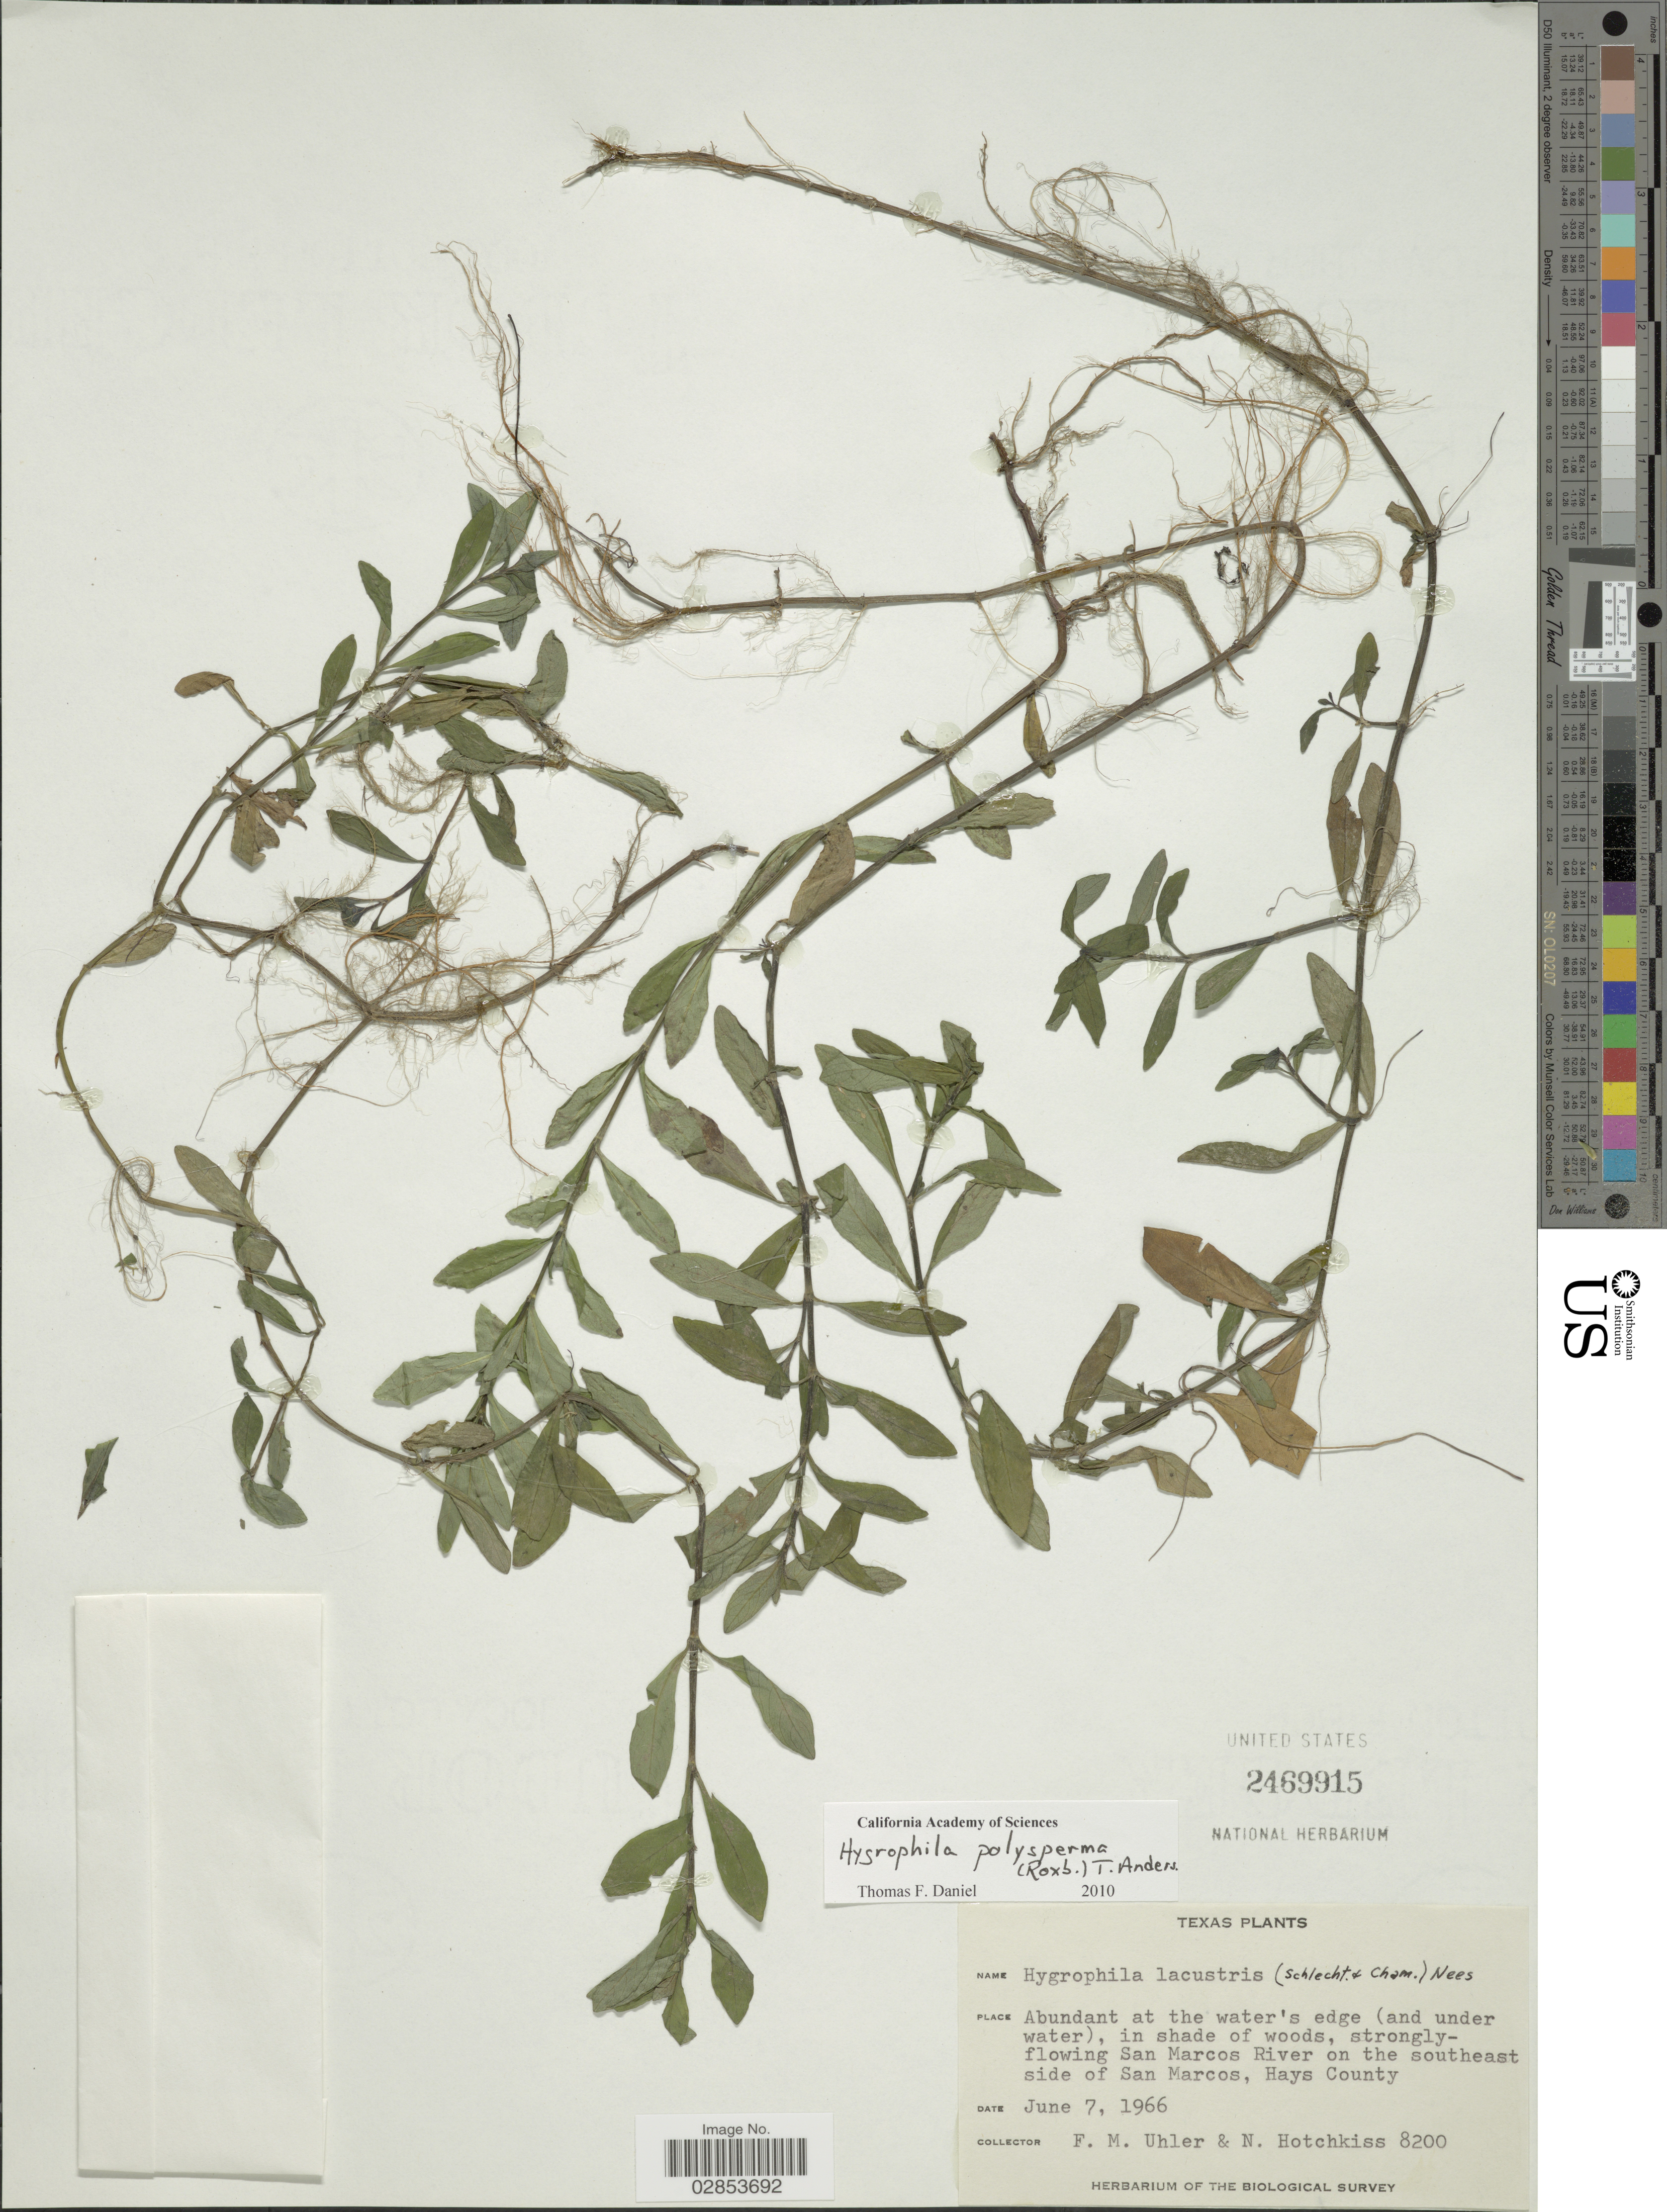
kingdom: Plantae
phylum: Tracheophyta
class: Magnoliopsida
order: Lamiales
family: Acanthaceae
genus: Hygrophila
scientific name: Hygrophila polysperma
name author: T. Anderson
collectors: F. M. Uhler & N. Hotchkiss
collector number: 8200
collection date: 1966-06-07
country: United States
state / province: Texas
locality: San Marcos River on the southeast side of San Marcos, Hays County.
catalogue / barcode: US 2469915